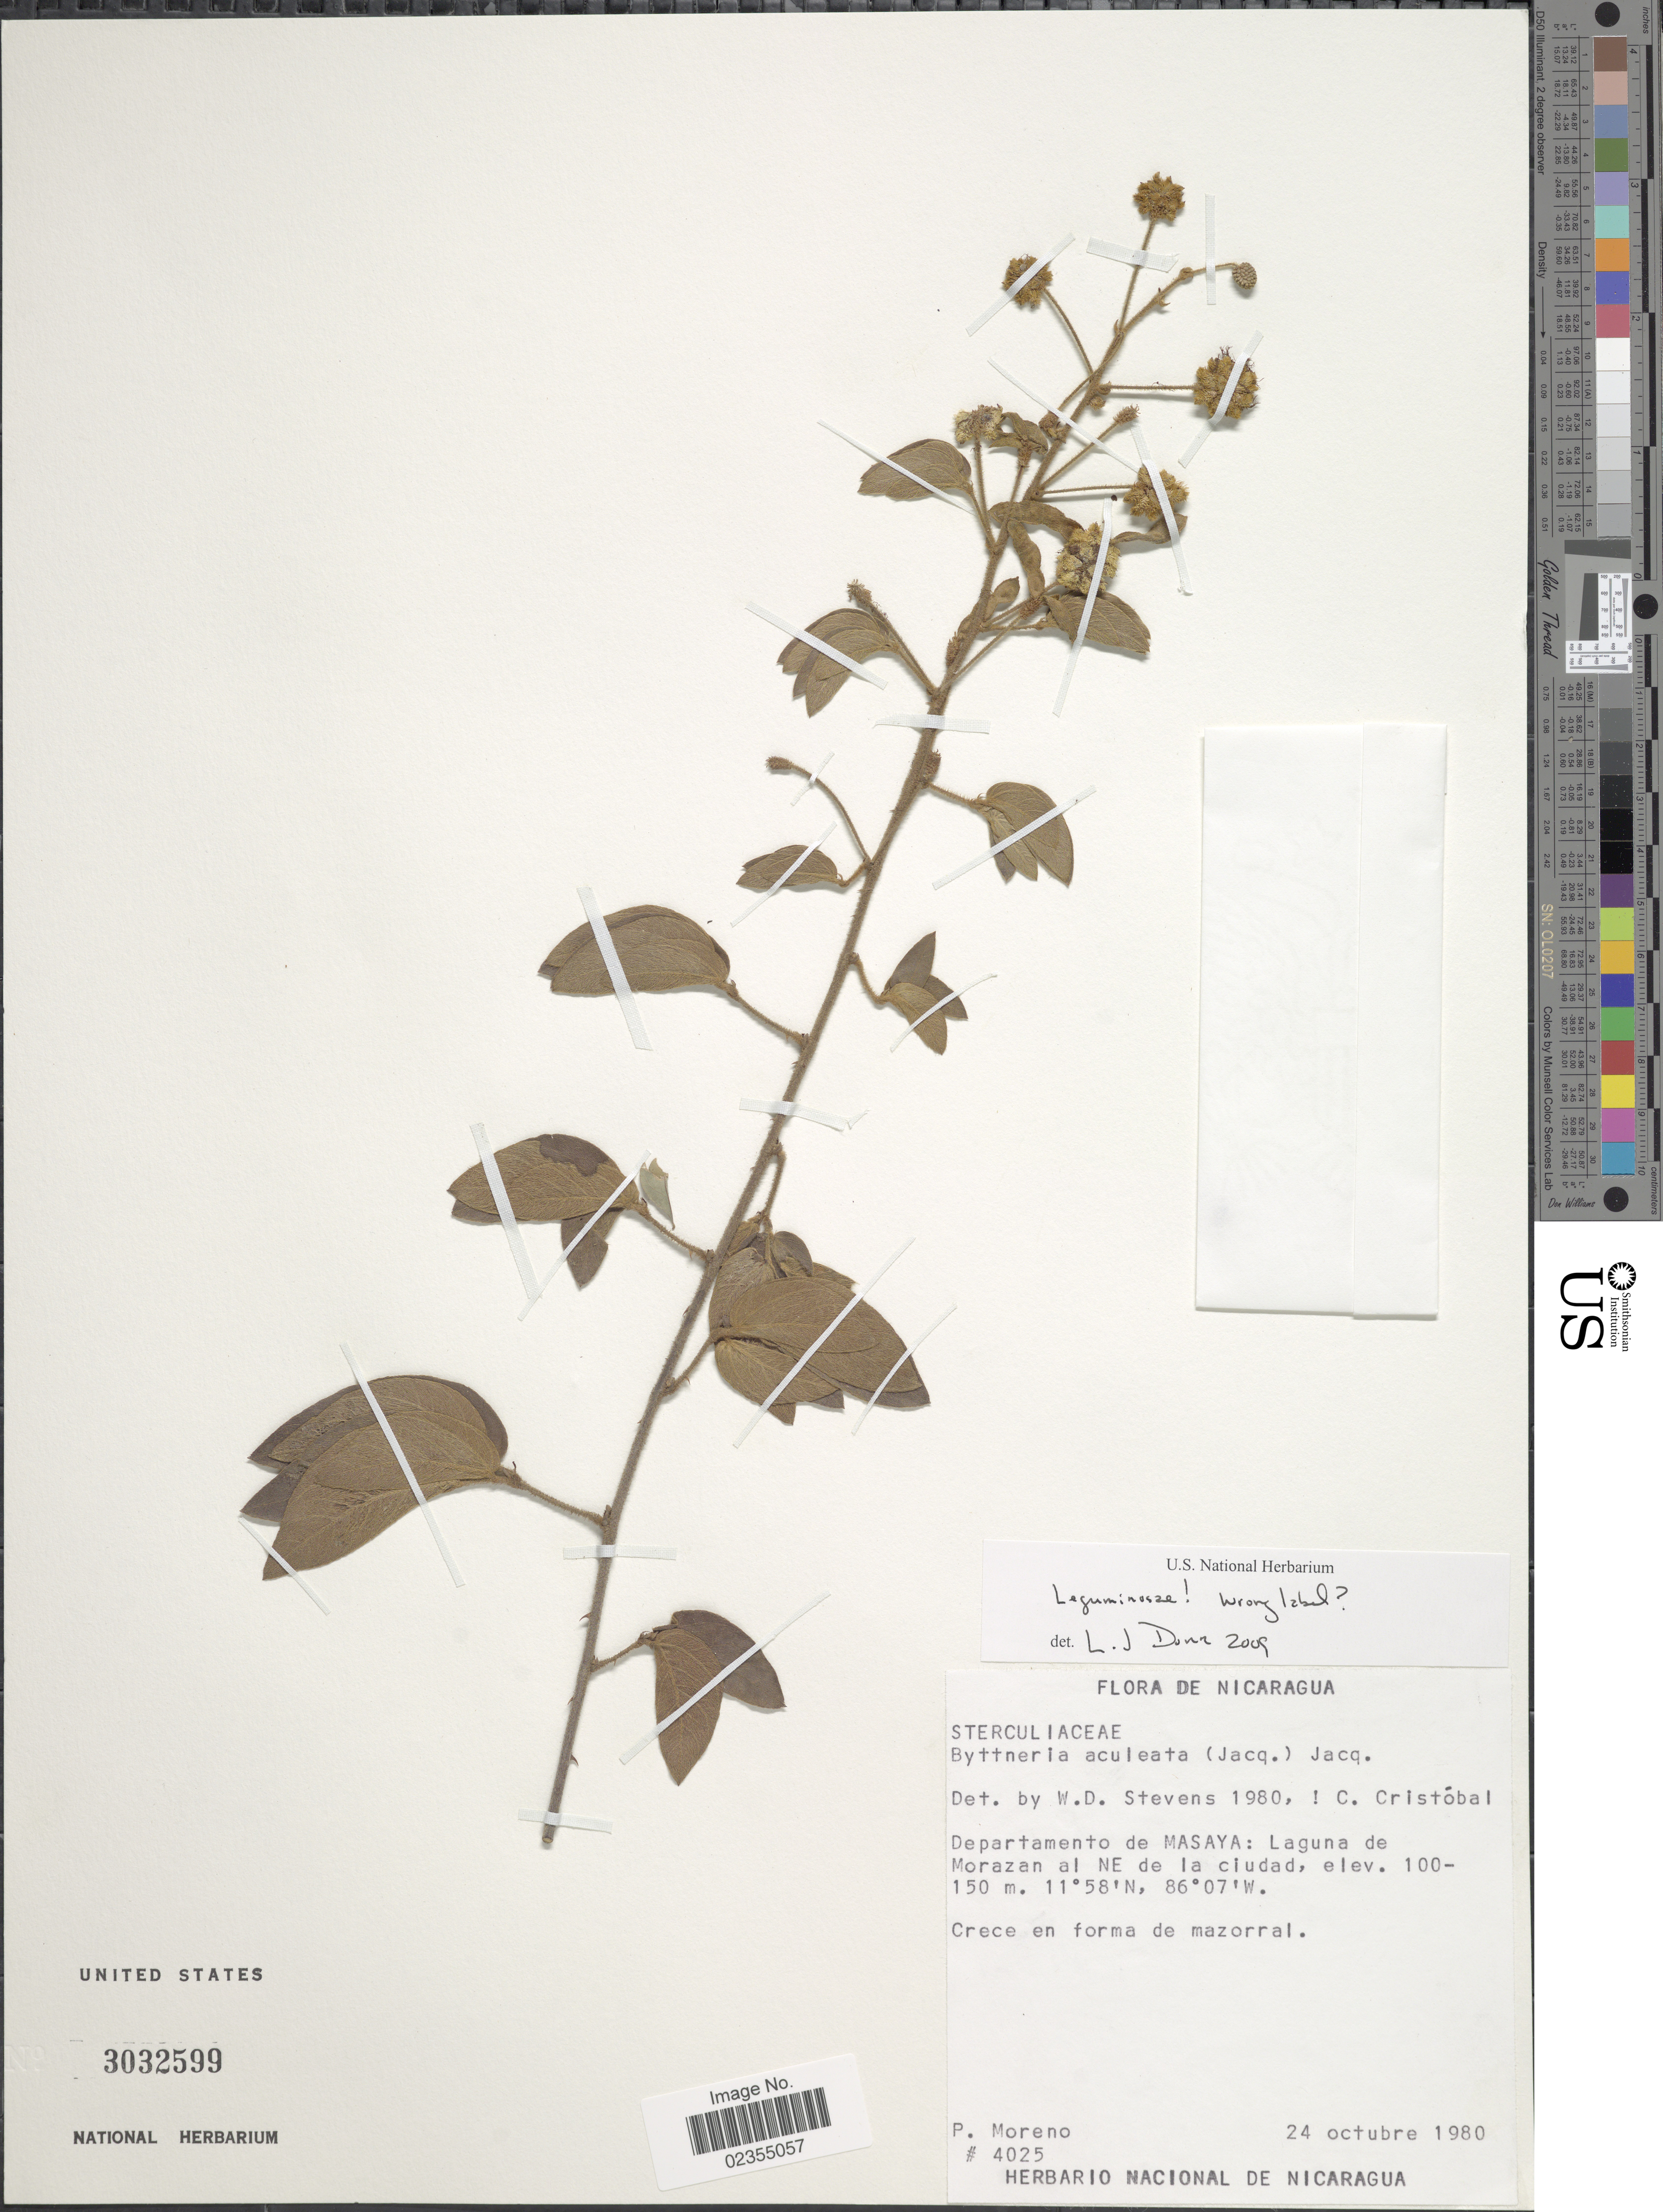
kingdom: Plantae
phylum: Tracheophyta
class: Magnoliopsida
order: Fabales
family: Fabaceae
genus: Mimosa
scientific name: Mimosa sp.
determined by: Trujillo, A. M.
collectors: P. Moreno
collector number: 4025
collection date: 1980-10-24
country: Nicaragua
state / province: Masaya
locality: Laguna de Morazan al NE de la ciudad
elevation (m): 100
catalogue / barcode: US 3032599